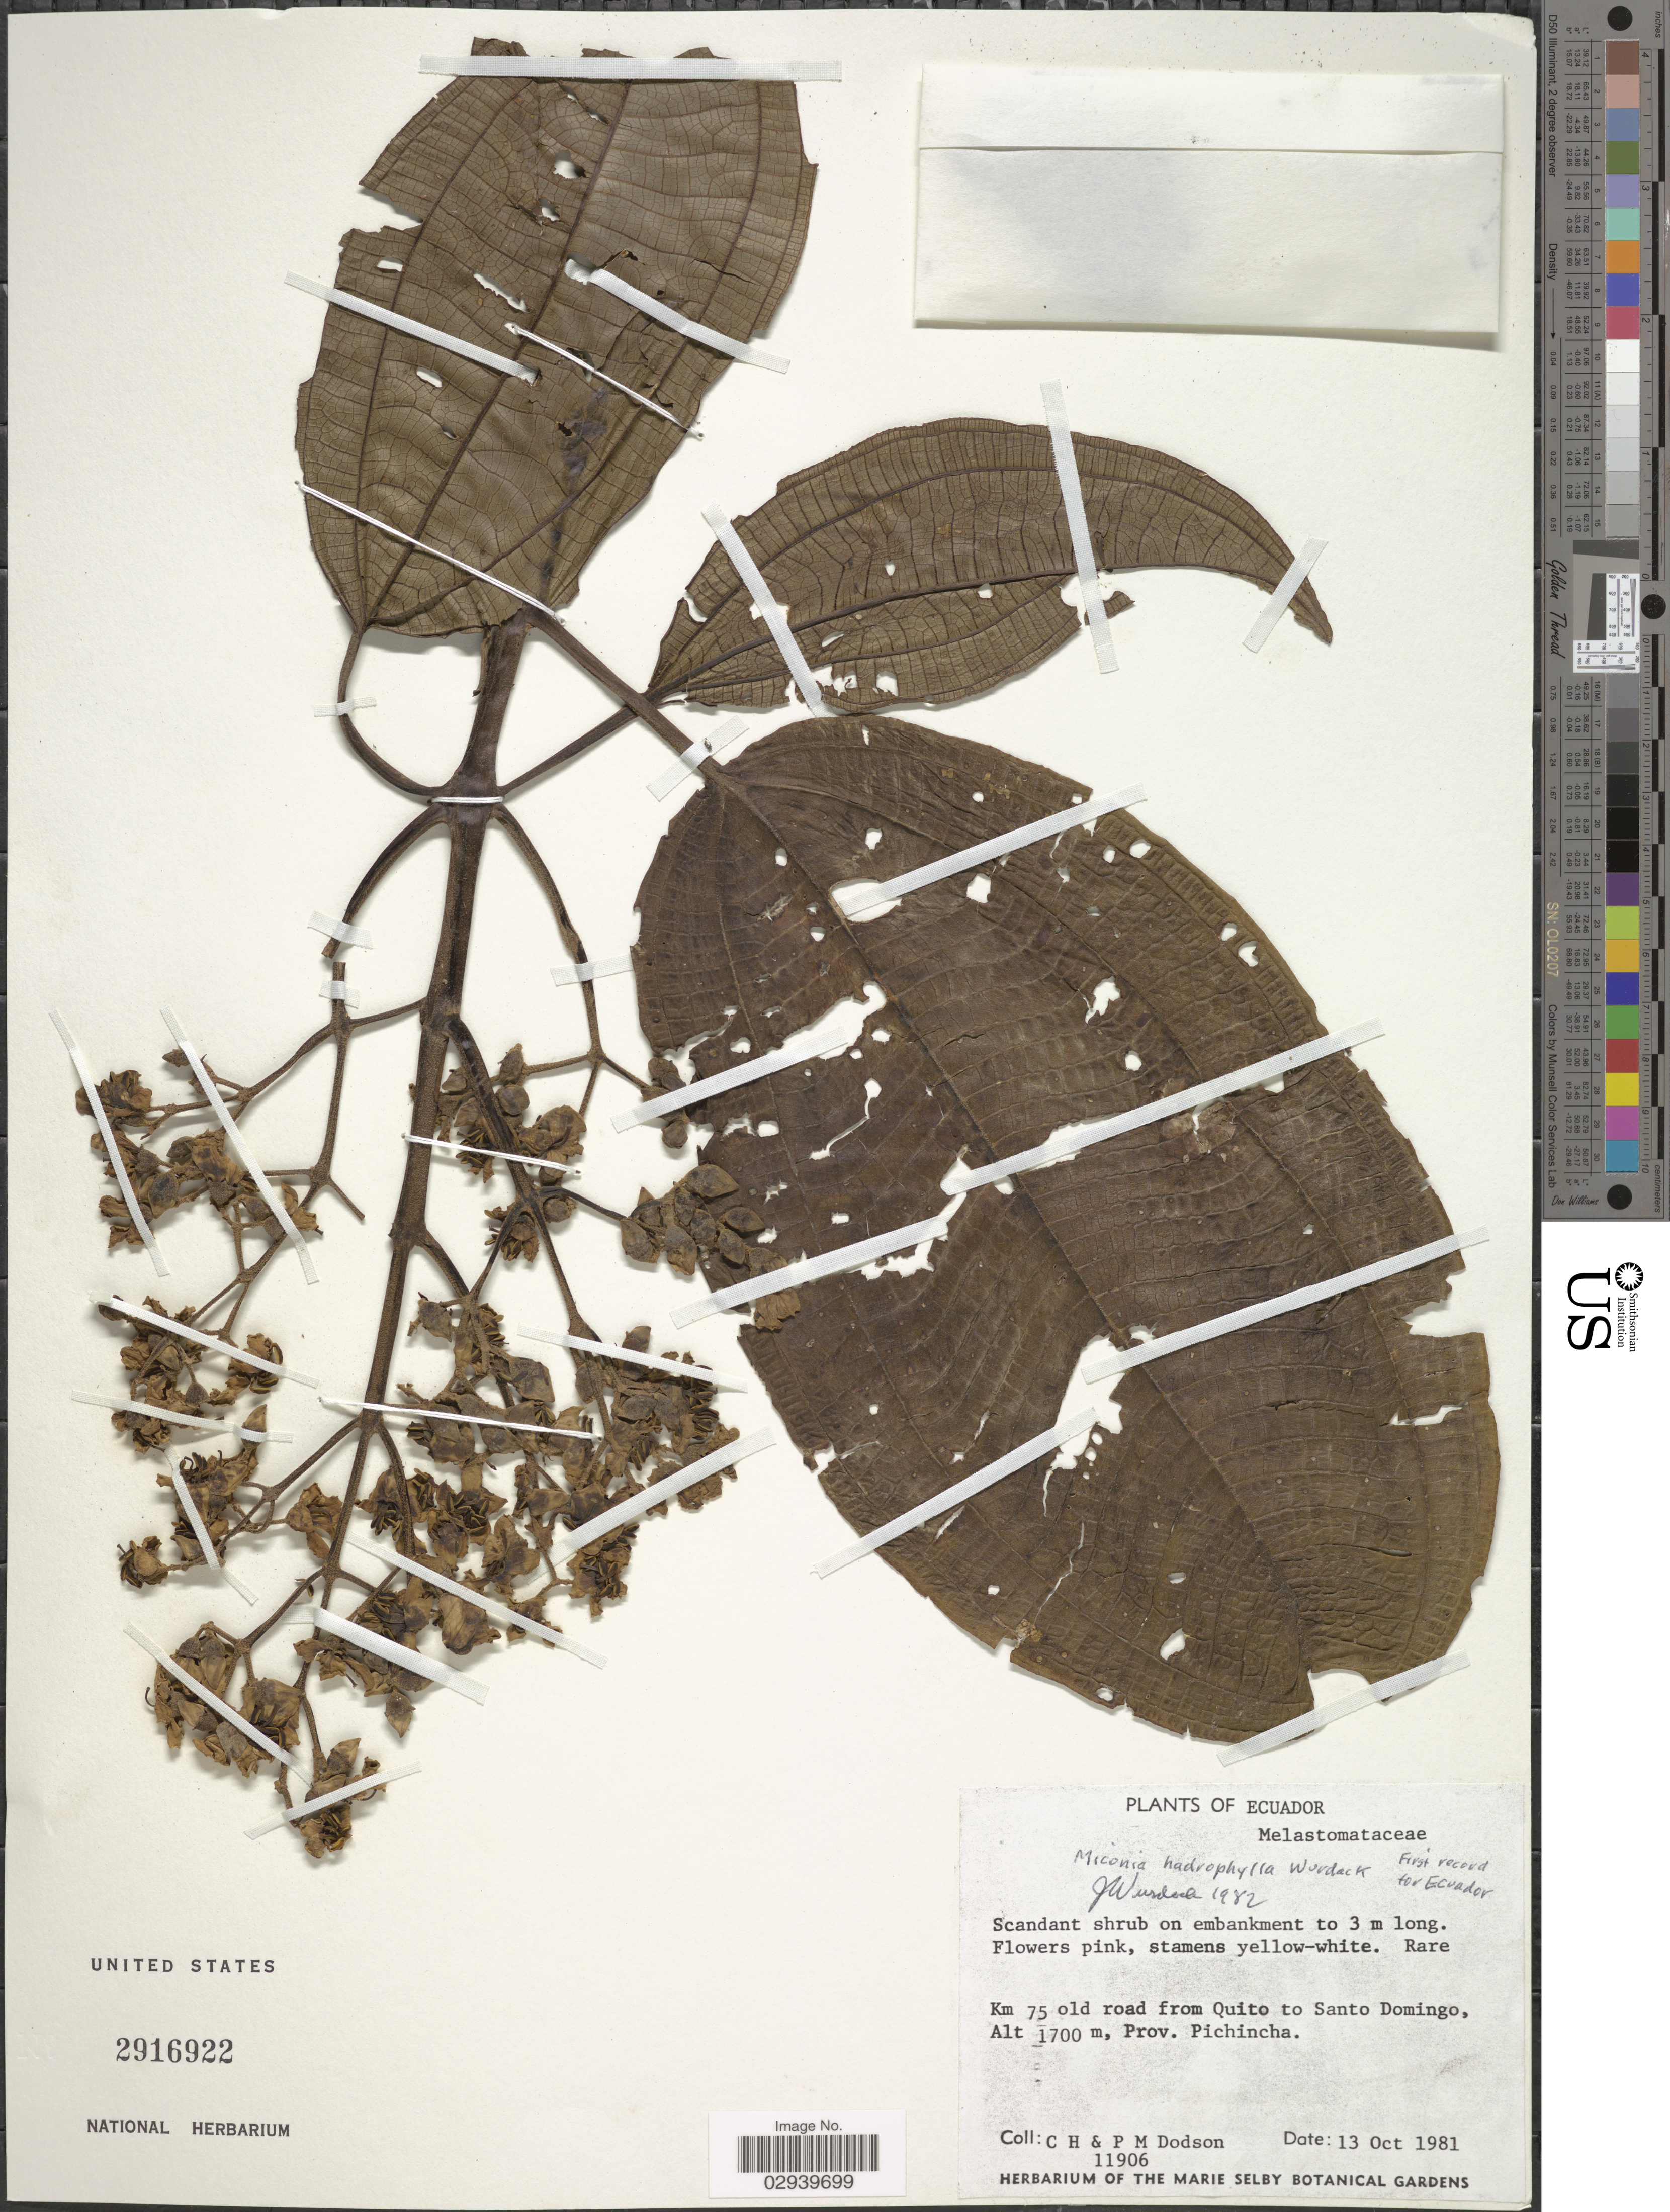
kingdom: Plantae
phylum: Tracheophyta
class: Magnoliopsida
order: Myrtales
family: Melastomataceae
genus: Miconia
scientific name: Miconia hadrophylla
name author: Wurdack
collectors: C. H. Dodson & P. M. Dodson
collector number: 11906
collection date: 1981-10-13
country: Ecuador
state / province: Pichincha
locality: Km 75 old road from Quito to Santo Domingo.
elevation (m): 1700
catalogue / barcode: US 2916922